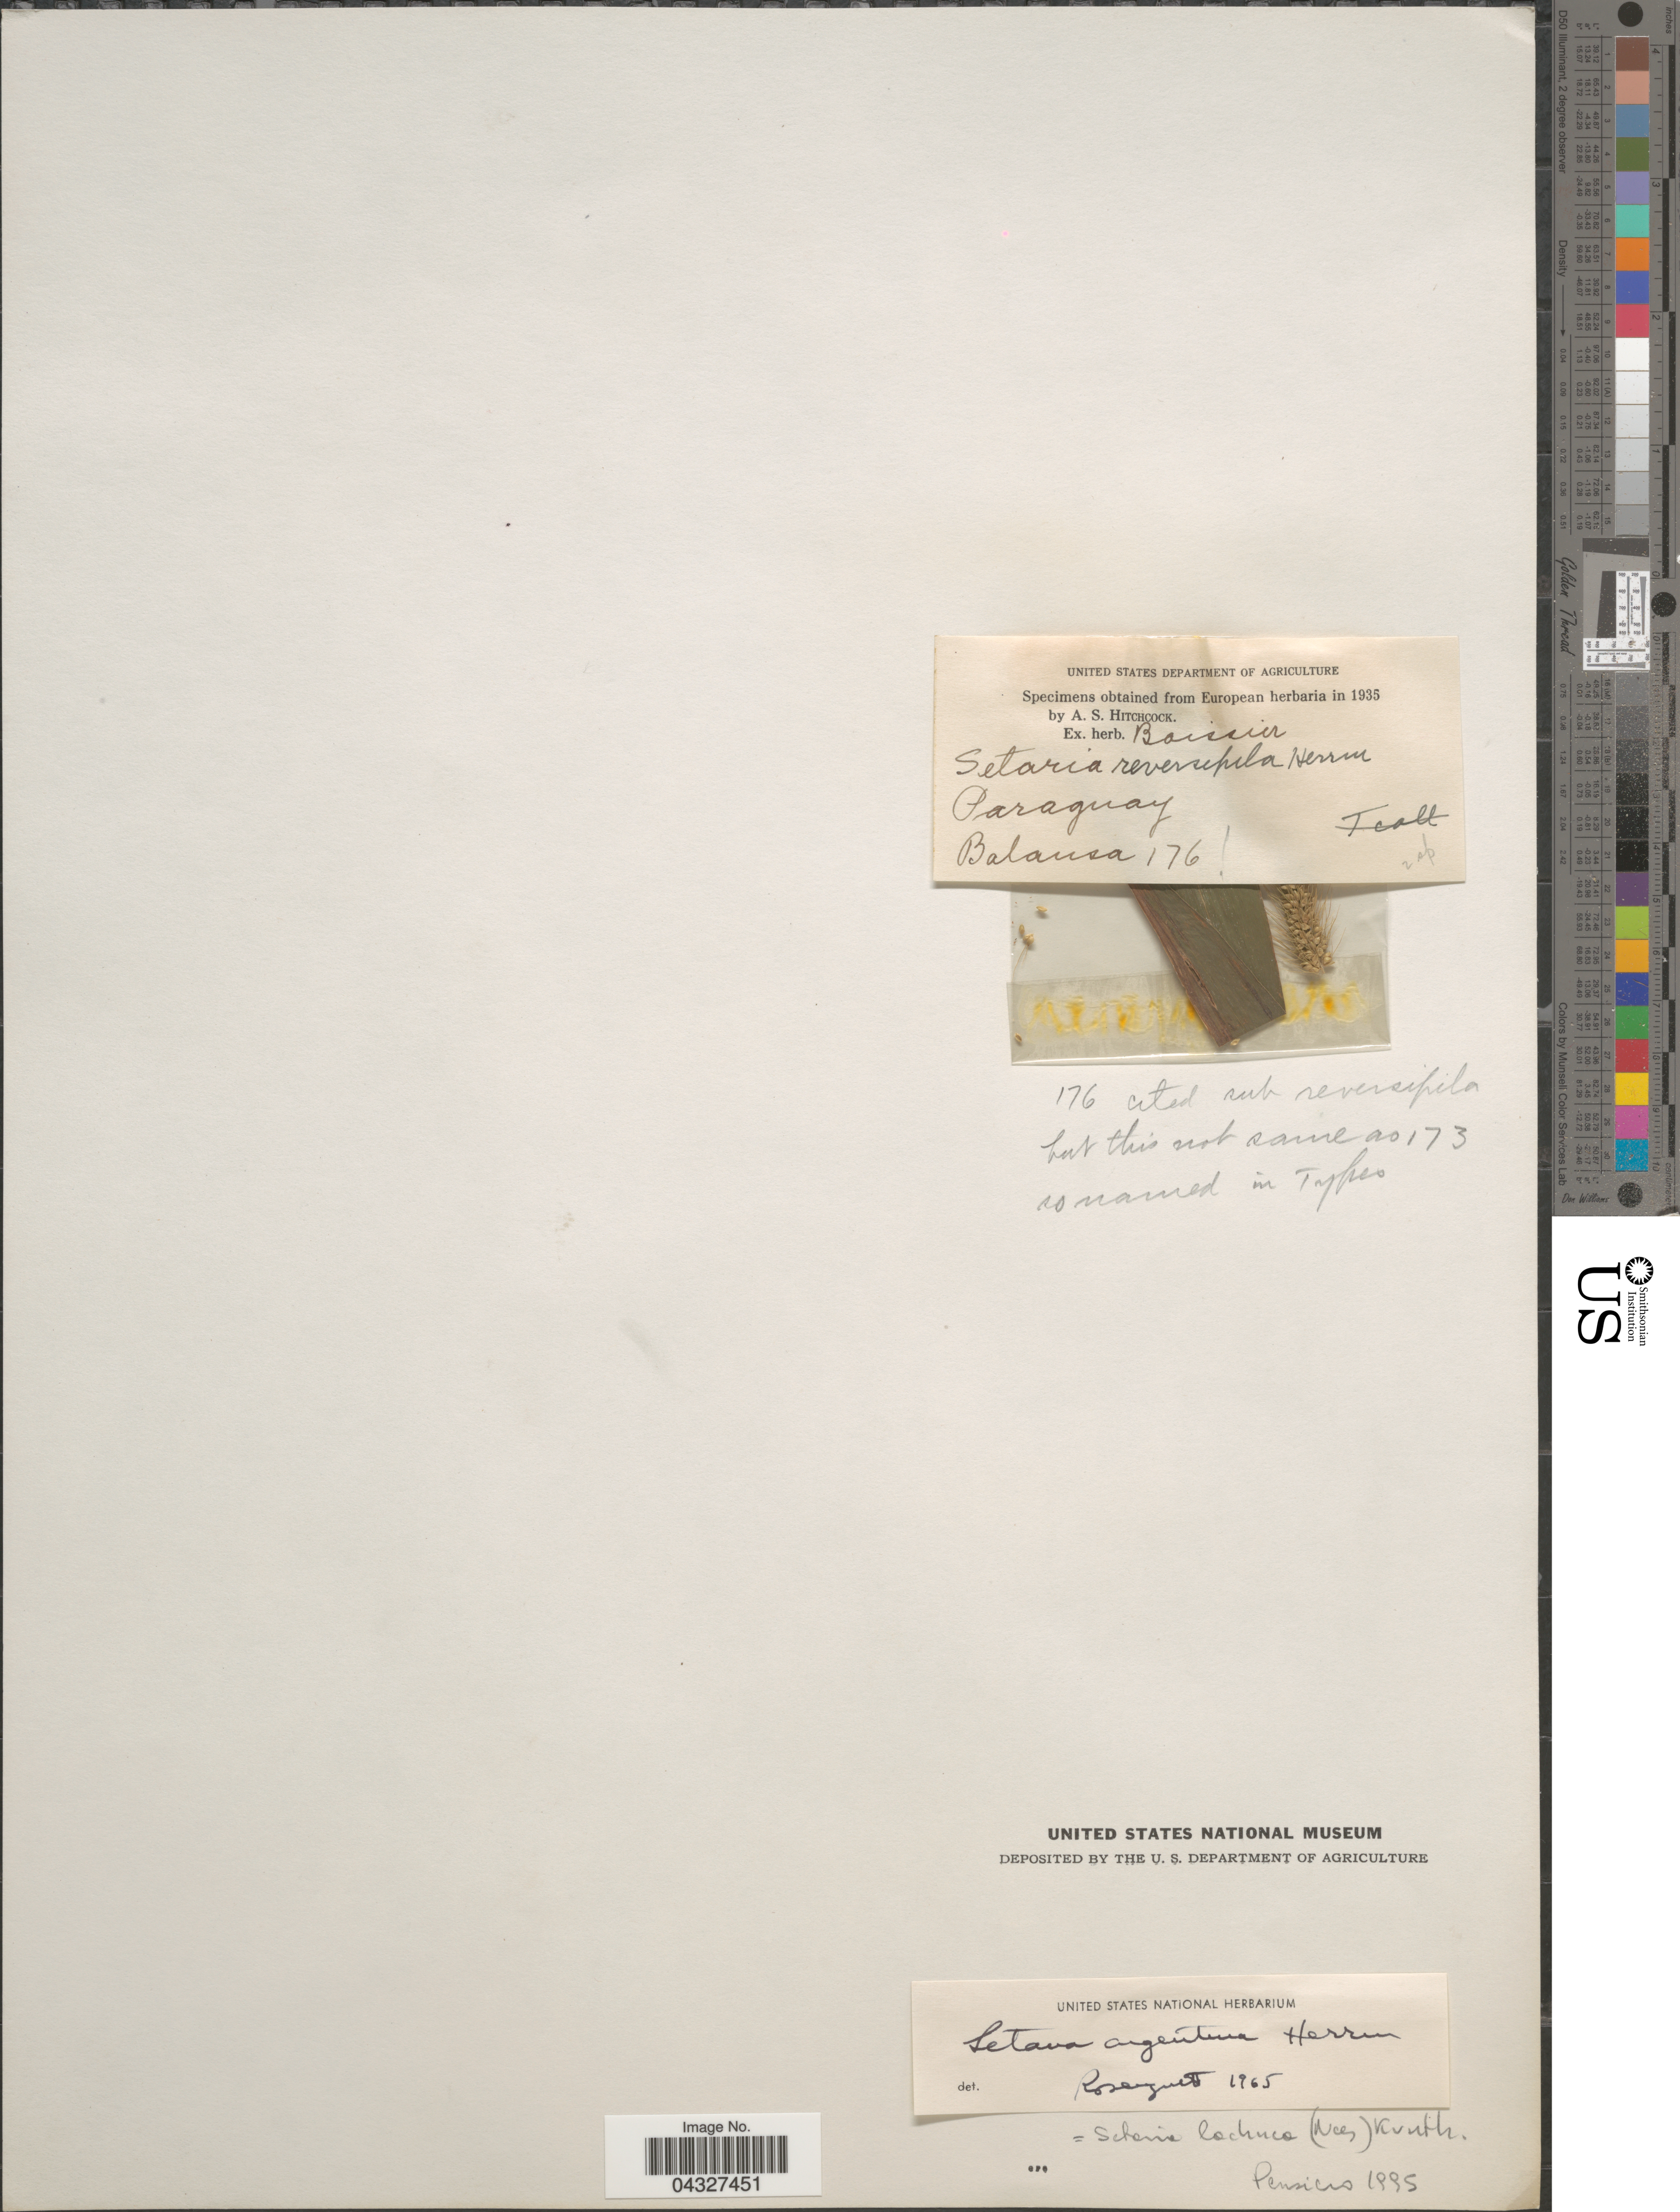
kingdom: Plantae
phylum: Tracheophyta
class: Liliopsida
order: Poales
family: Poaceae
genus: Setaria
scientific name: Setaria lachnea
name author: (Nees) Kunth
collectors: -. Balansa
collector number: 176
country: Paraguay